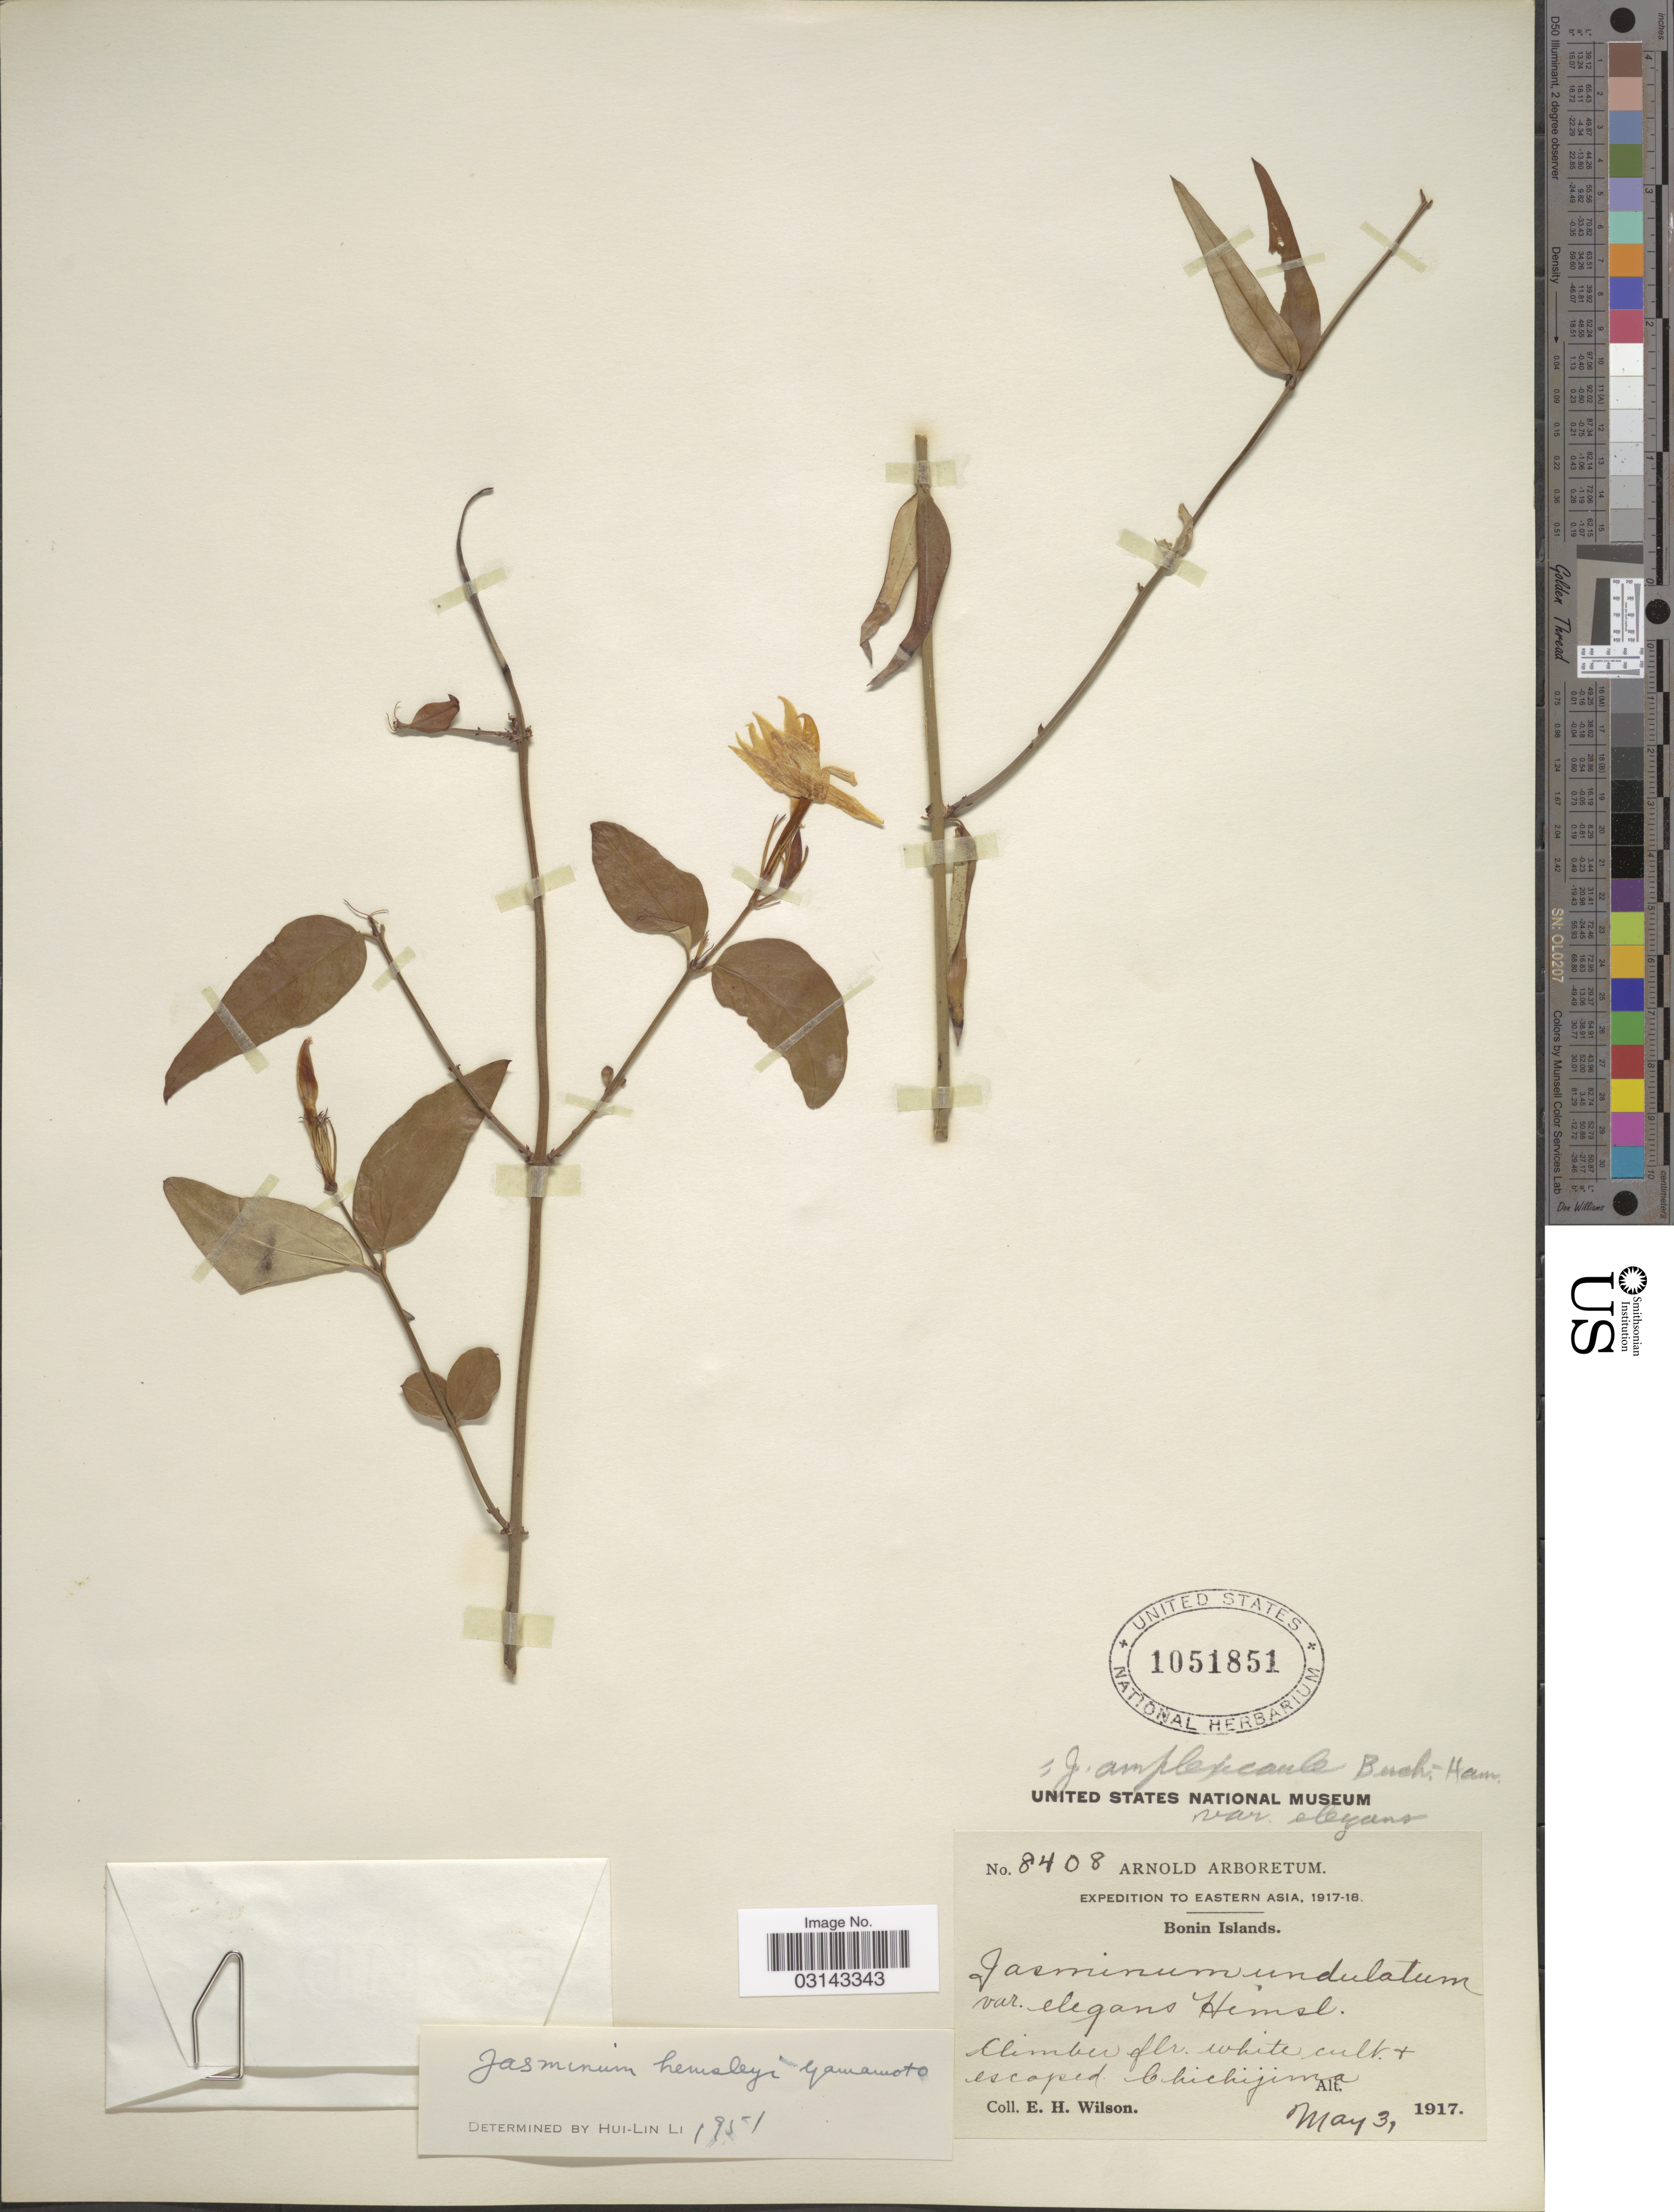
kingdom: Plantae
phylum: Tracheophyta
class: Magnoliopsida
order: Lamiales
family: Oleaceae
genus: Jasminum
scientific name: Jasminum hemsleyi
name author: Yamam.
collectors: E. Wilson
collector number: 8408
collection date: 1917-05-03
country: Japan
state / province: Tokyo, Federal City of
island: Bonin Islands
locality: Bonin Islands. Chichijima.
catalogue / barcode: US 1051851